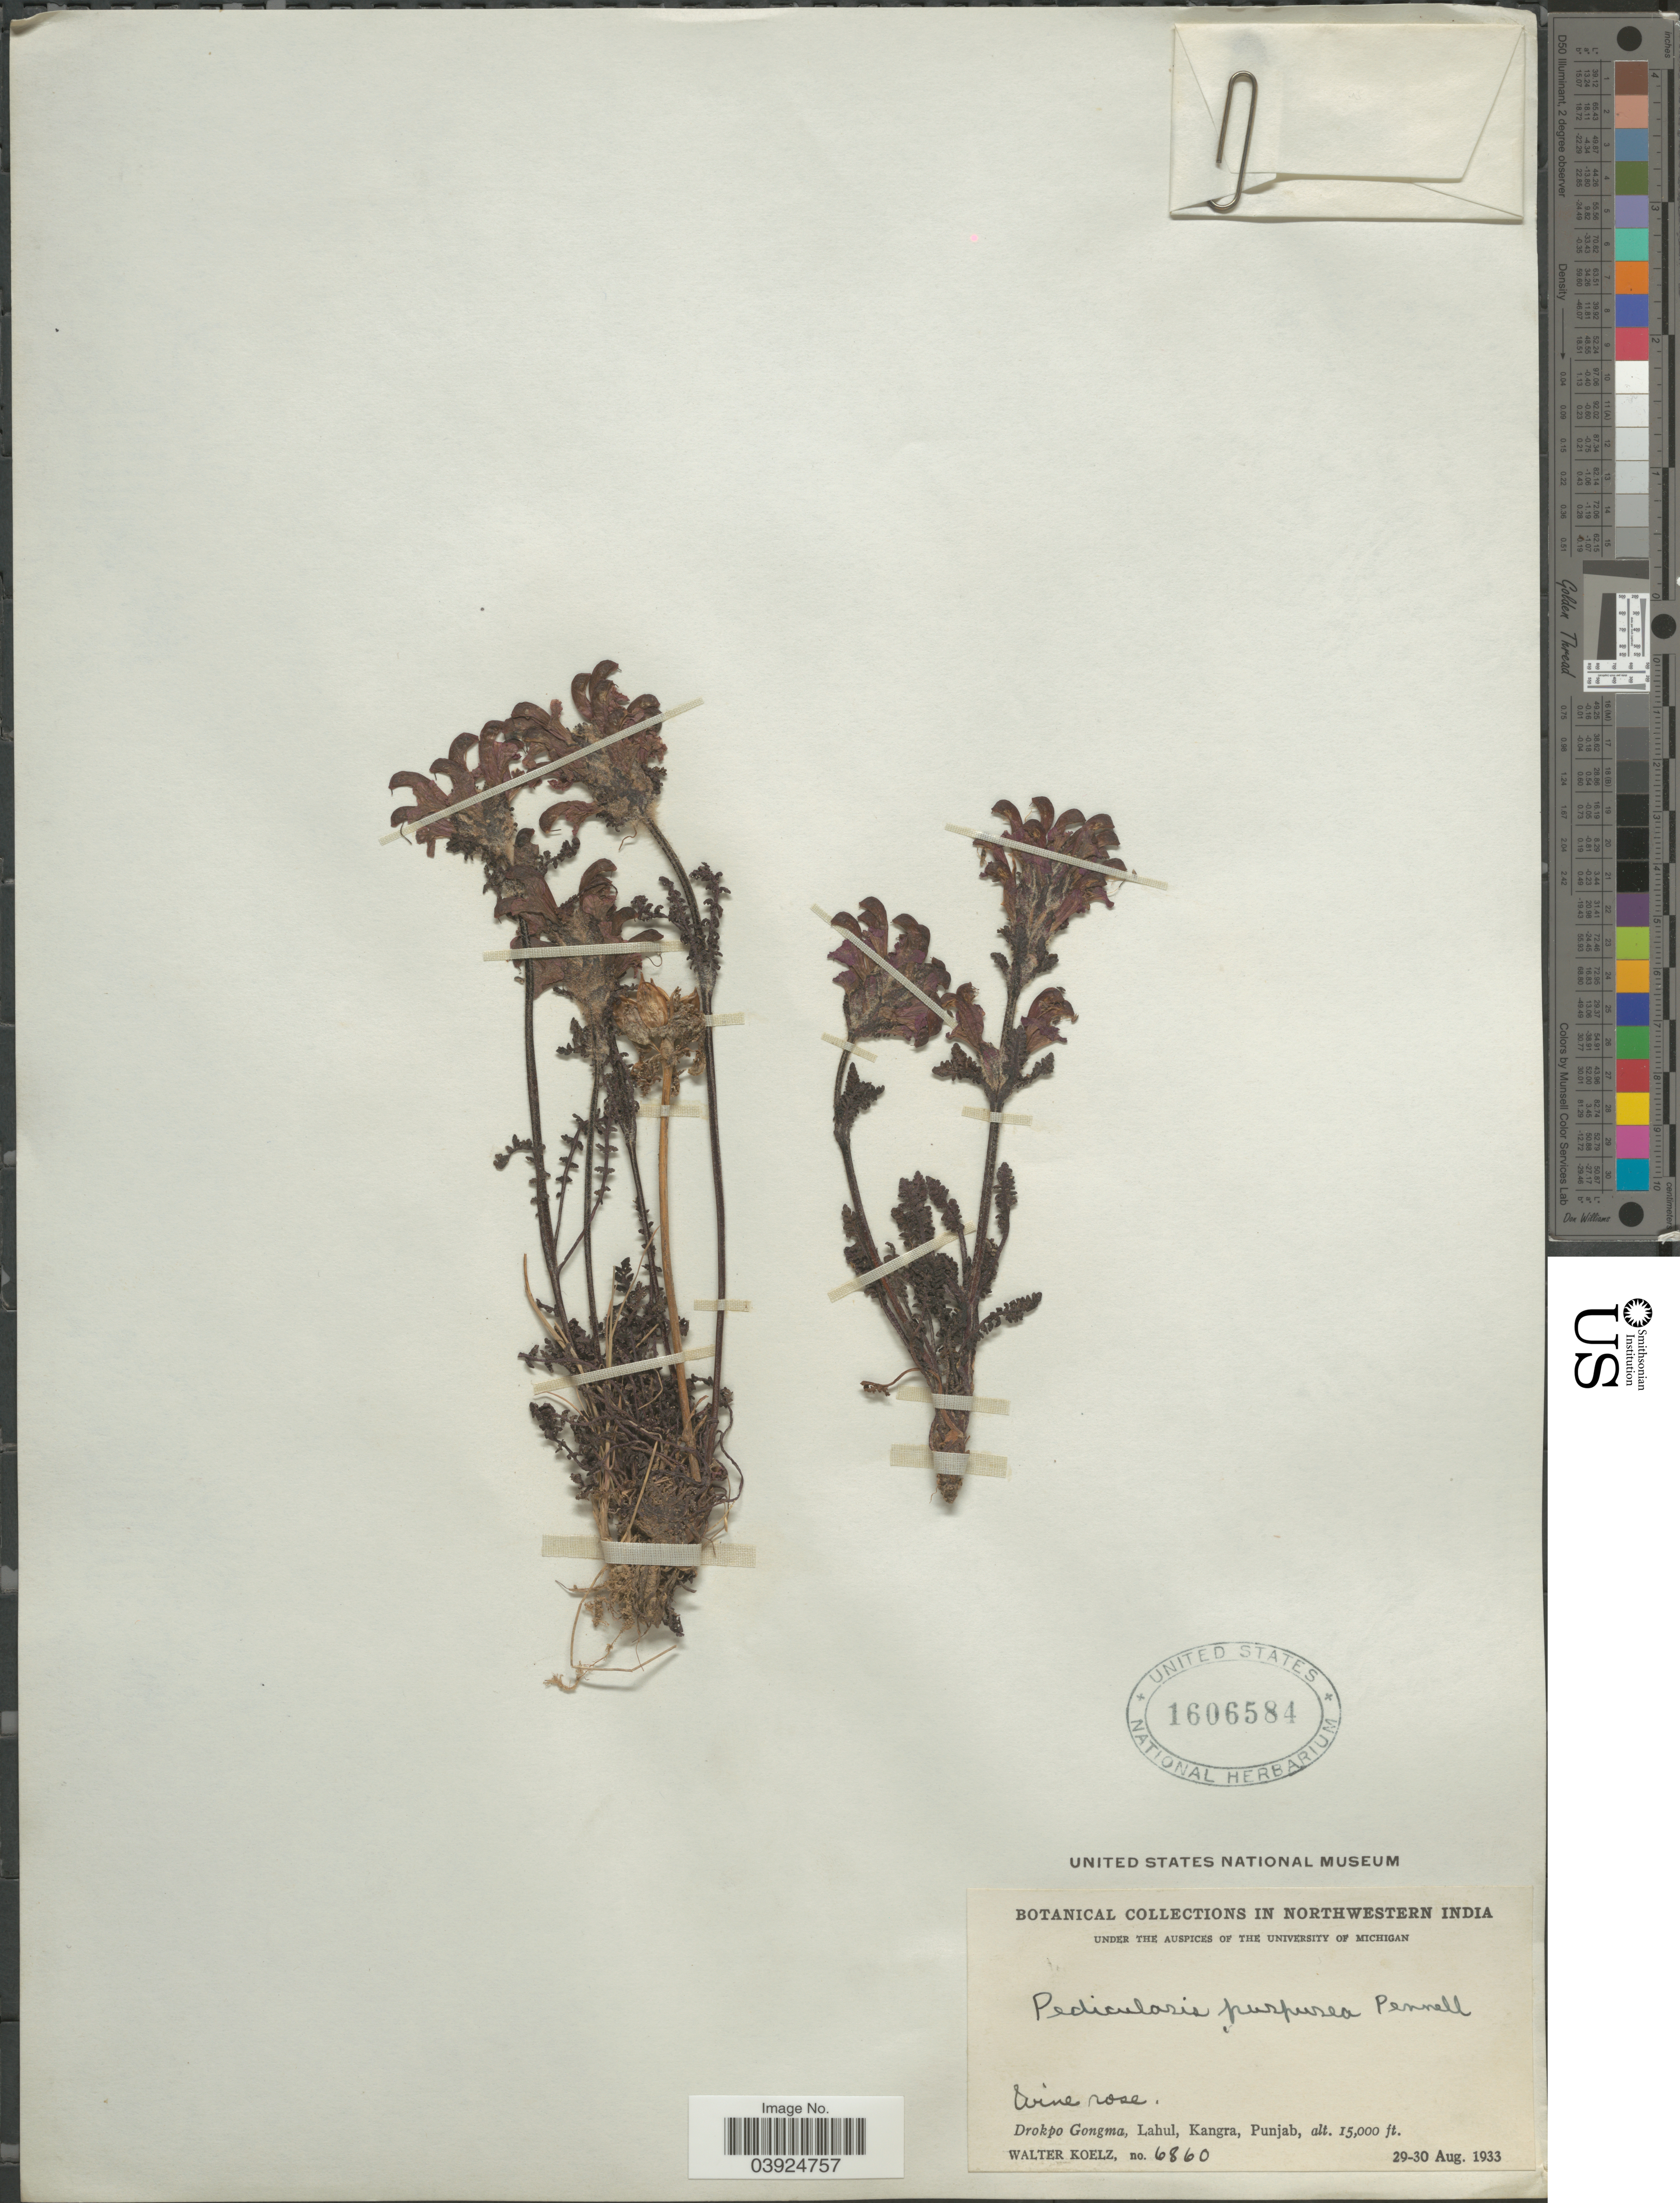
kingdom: Plantae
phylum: Tracheophyta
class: Magnoliopsida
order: Lamiales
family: Orobanchaceae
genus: Pedicularis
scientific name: Pedicularis purpurea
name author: Pennell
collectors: W. N. Koelz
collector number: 6860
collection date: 1933-08-29/1933-08-30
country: India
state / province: Punjab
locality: Northwestern India. Drokpo Gongma, Lahul, Kangra.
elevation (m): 4572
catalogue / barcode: US 1606584